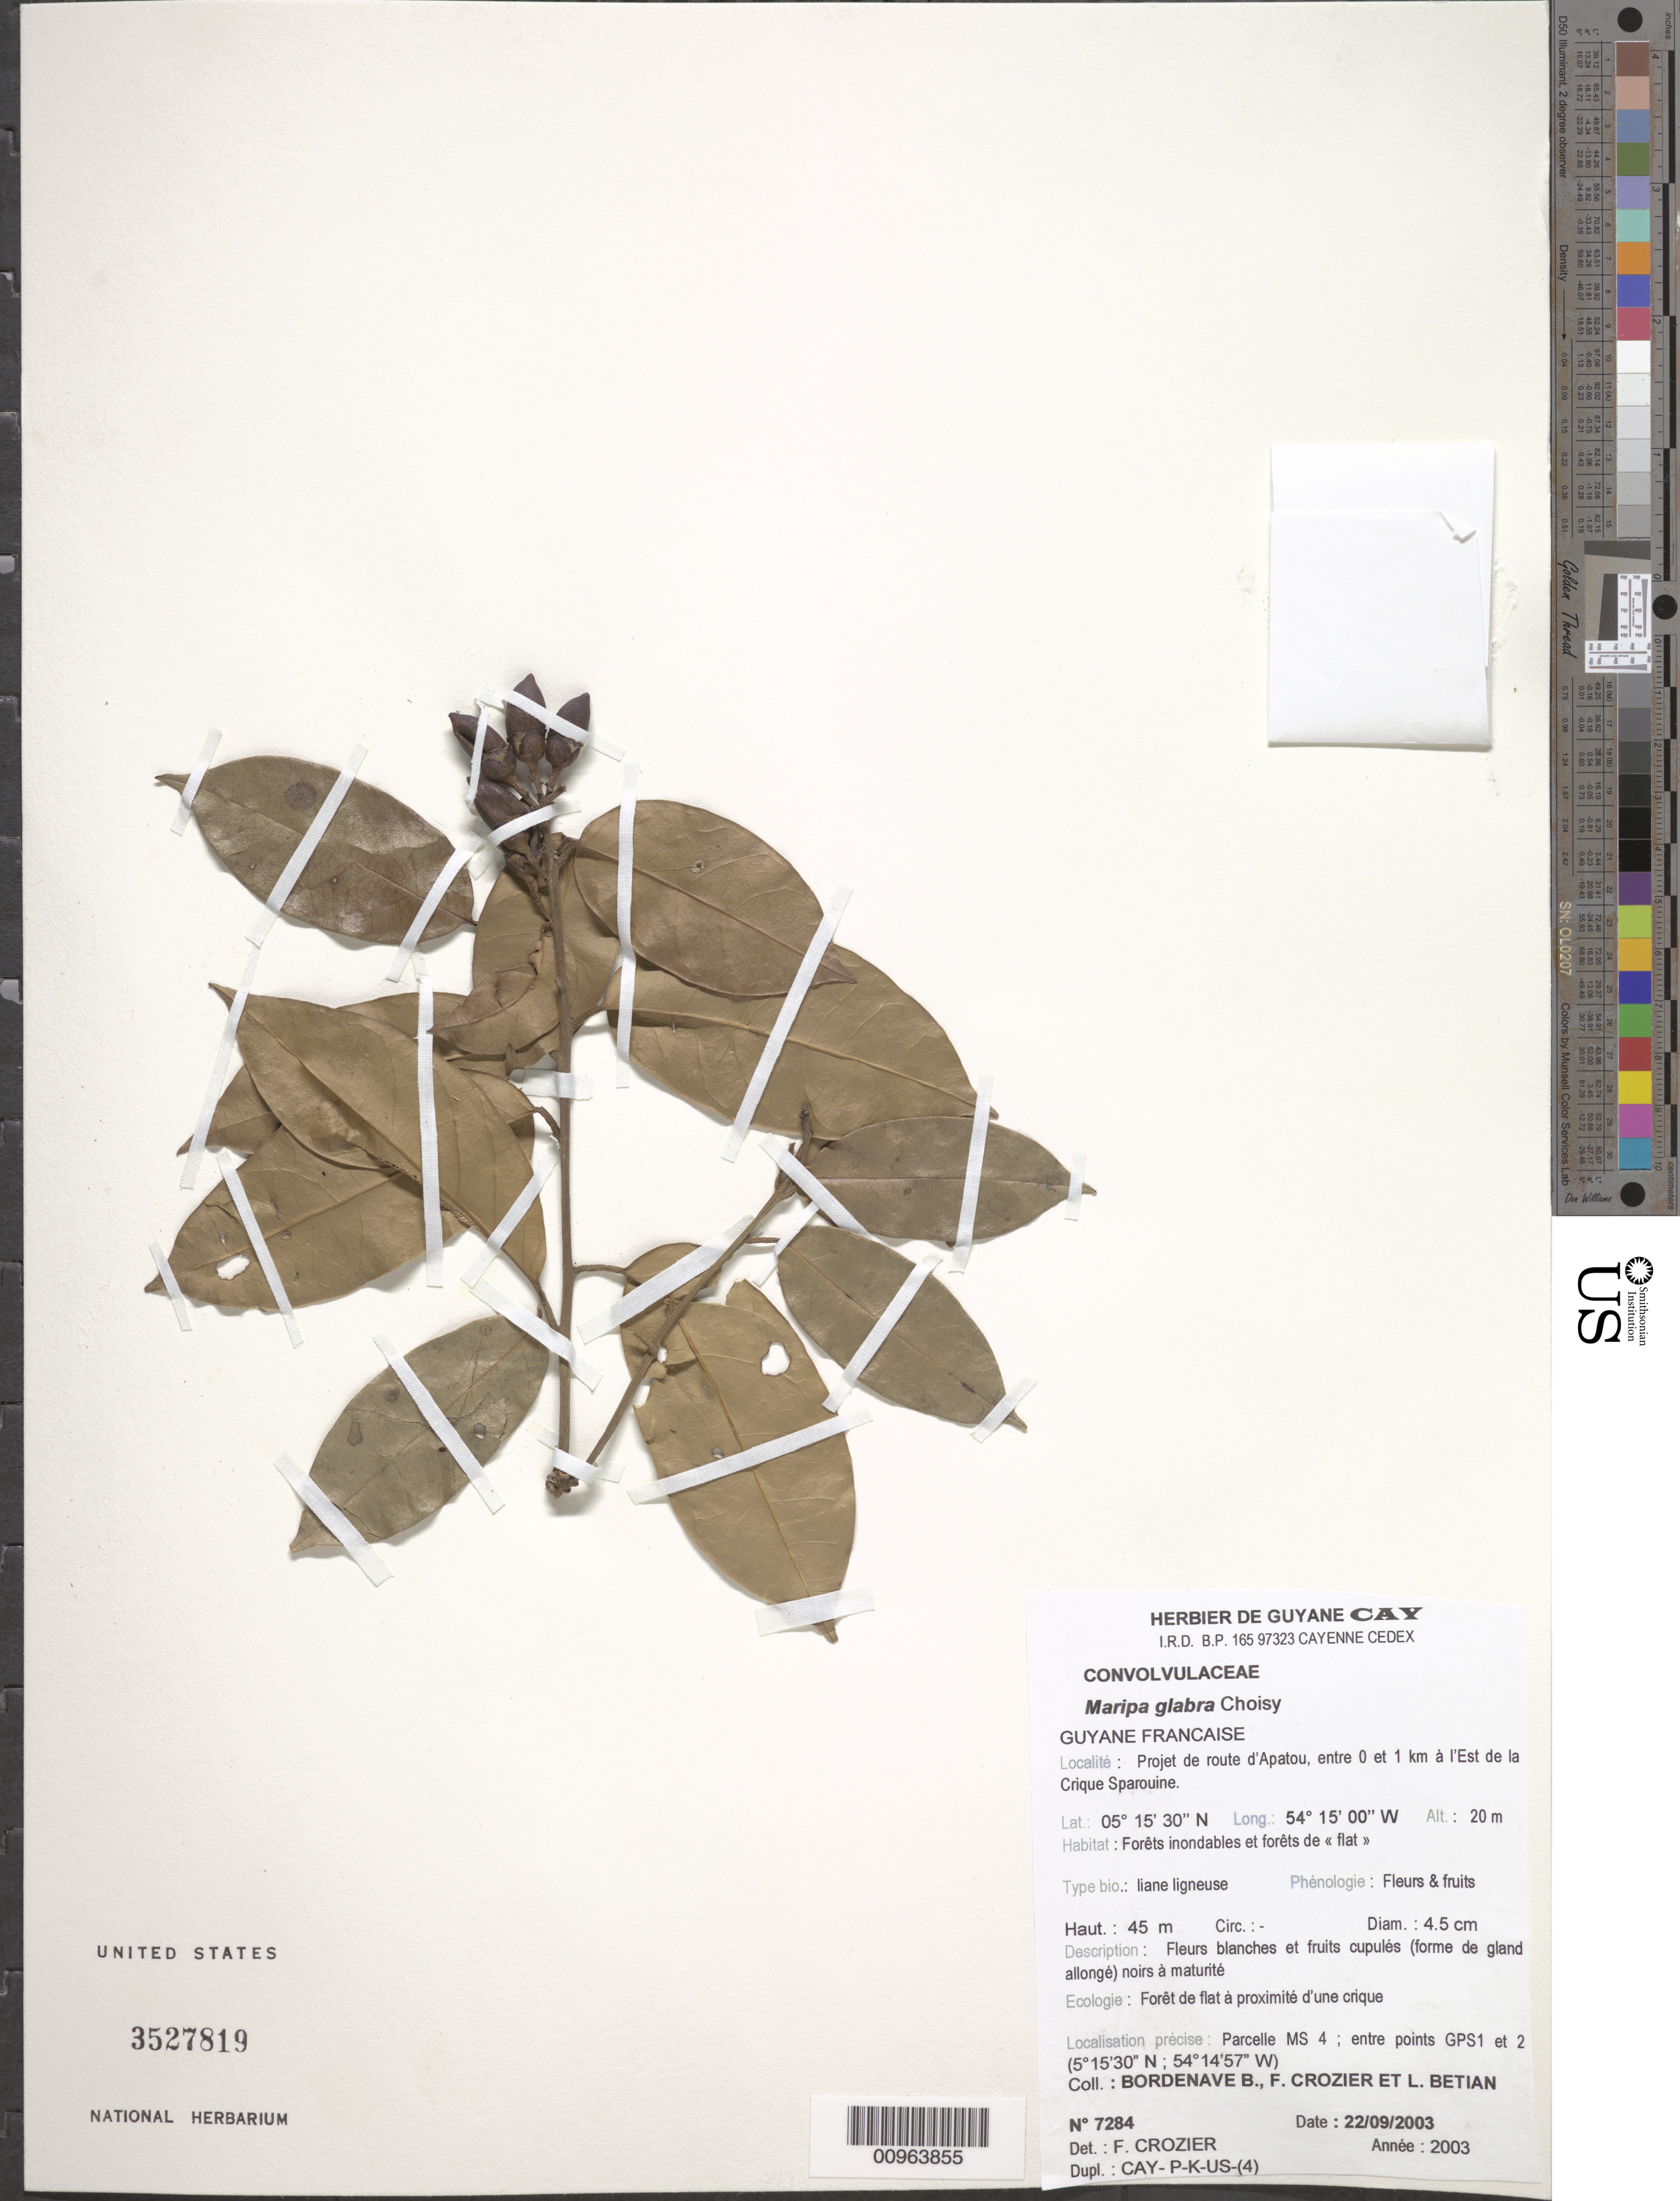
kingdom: Plantae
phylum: Tracheophyta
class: Magnoliopsida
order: Solanales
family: Convolvulaceae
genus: Maripa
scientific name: Maripa glabra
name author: Choisy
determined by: Crozier, F.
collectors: B. Bordenave, F. Crozier & L. Betian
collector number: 7284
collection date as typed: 22-Sep-03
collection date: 2003-09-22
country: French Guiana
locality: Route d'Apatou, entre 0 et 1 km a l'Est de la Crique Sparouine; Parcelle MS 4; entre points GPS 1 et 2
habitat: Foret inondables et forest de "flat". Foret de flat a proximite d'une crique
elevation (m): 20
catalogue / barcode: US 3527819